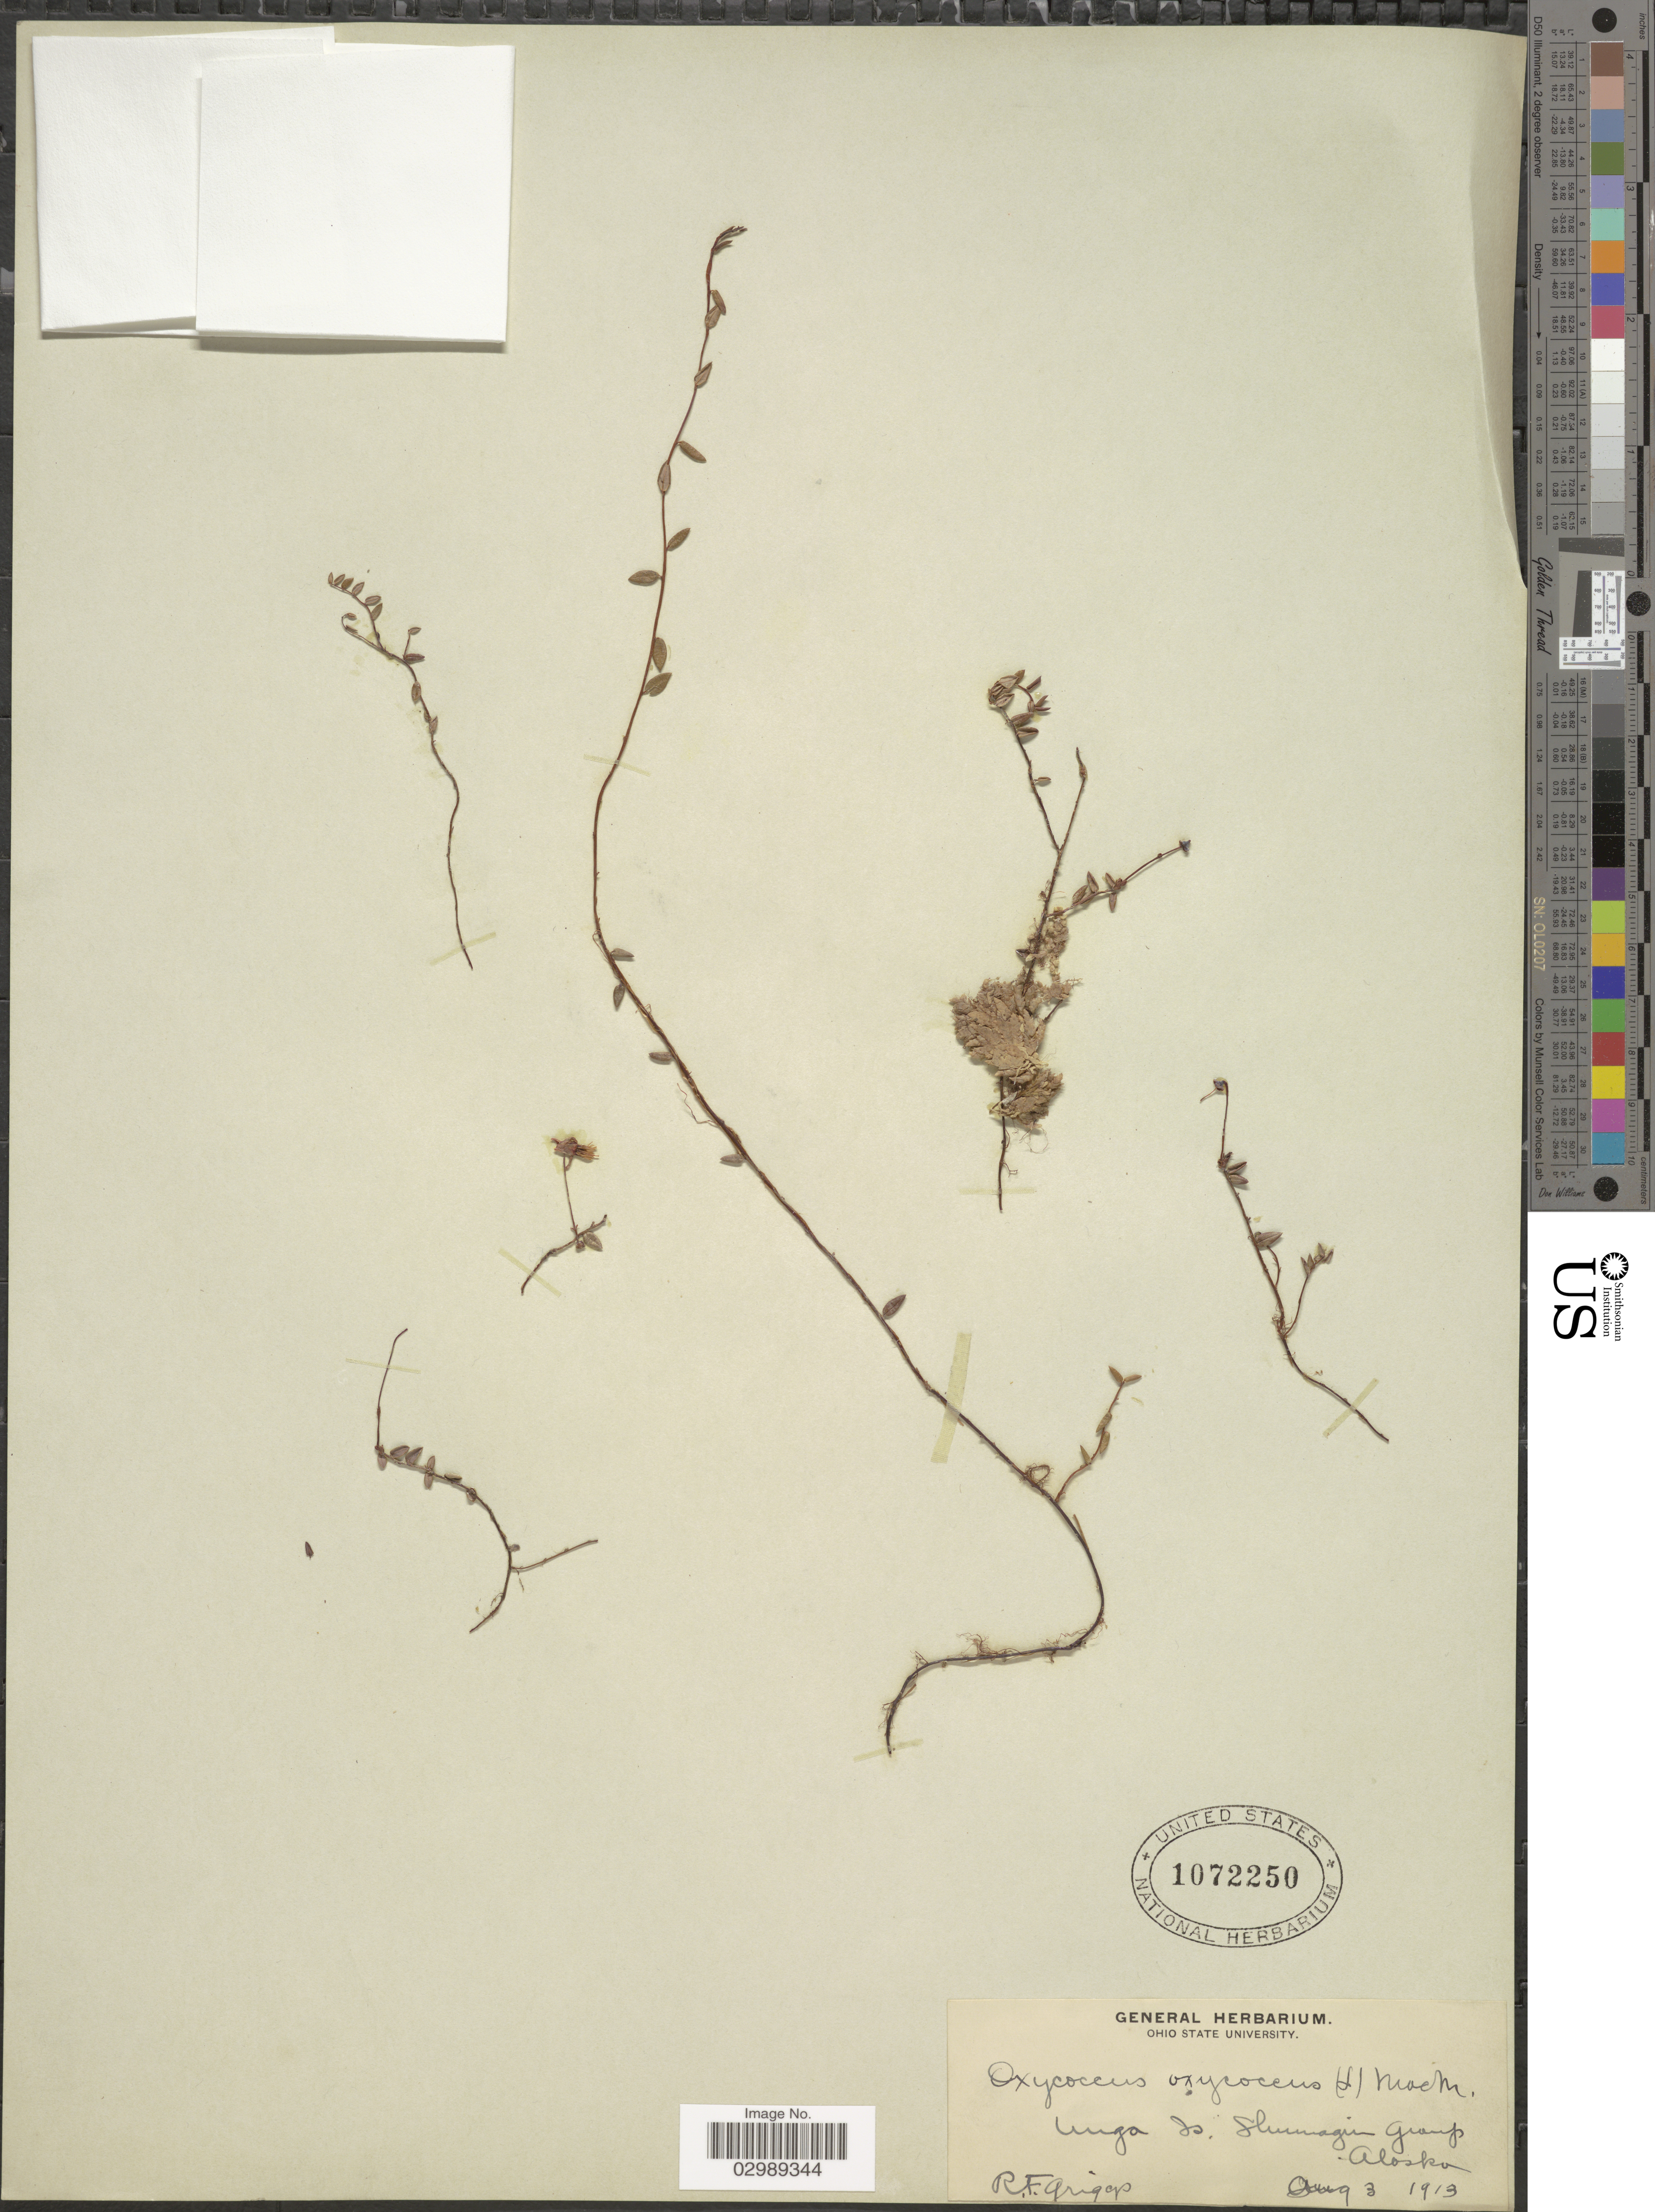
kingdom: Plantae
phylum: Tracheophyta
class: Magnoliopsida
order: Ericales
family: Ericaceae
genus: Vaccinium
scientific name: Vaccinium oxycoccos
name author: L.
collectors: R. F. Griggs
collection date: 1913-08-03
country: United States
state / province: Alaska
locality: Unga Is. Shumagin Group.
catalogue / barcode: US 1072250